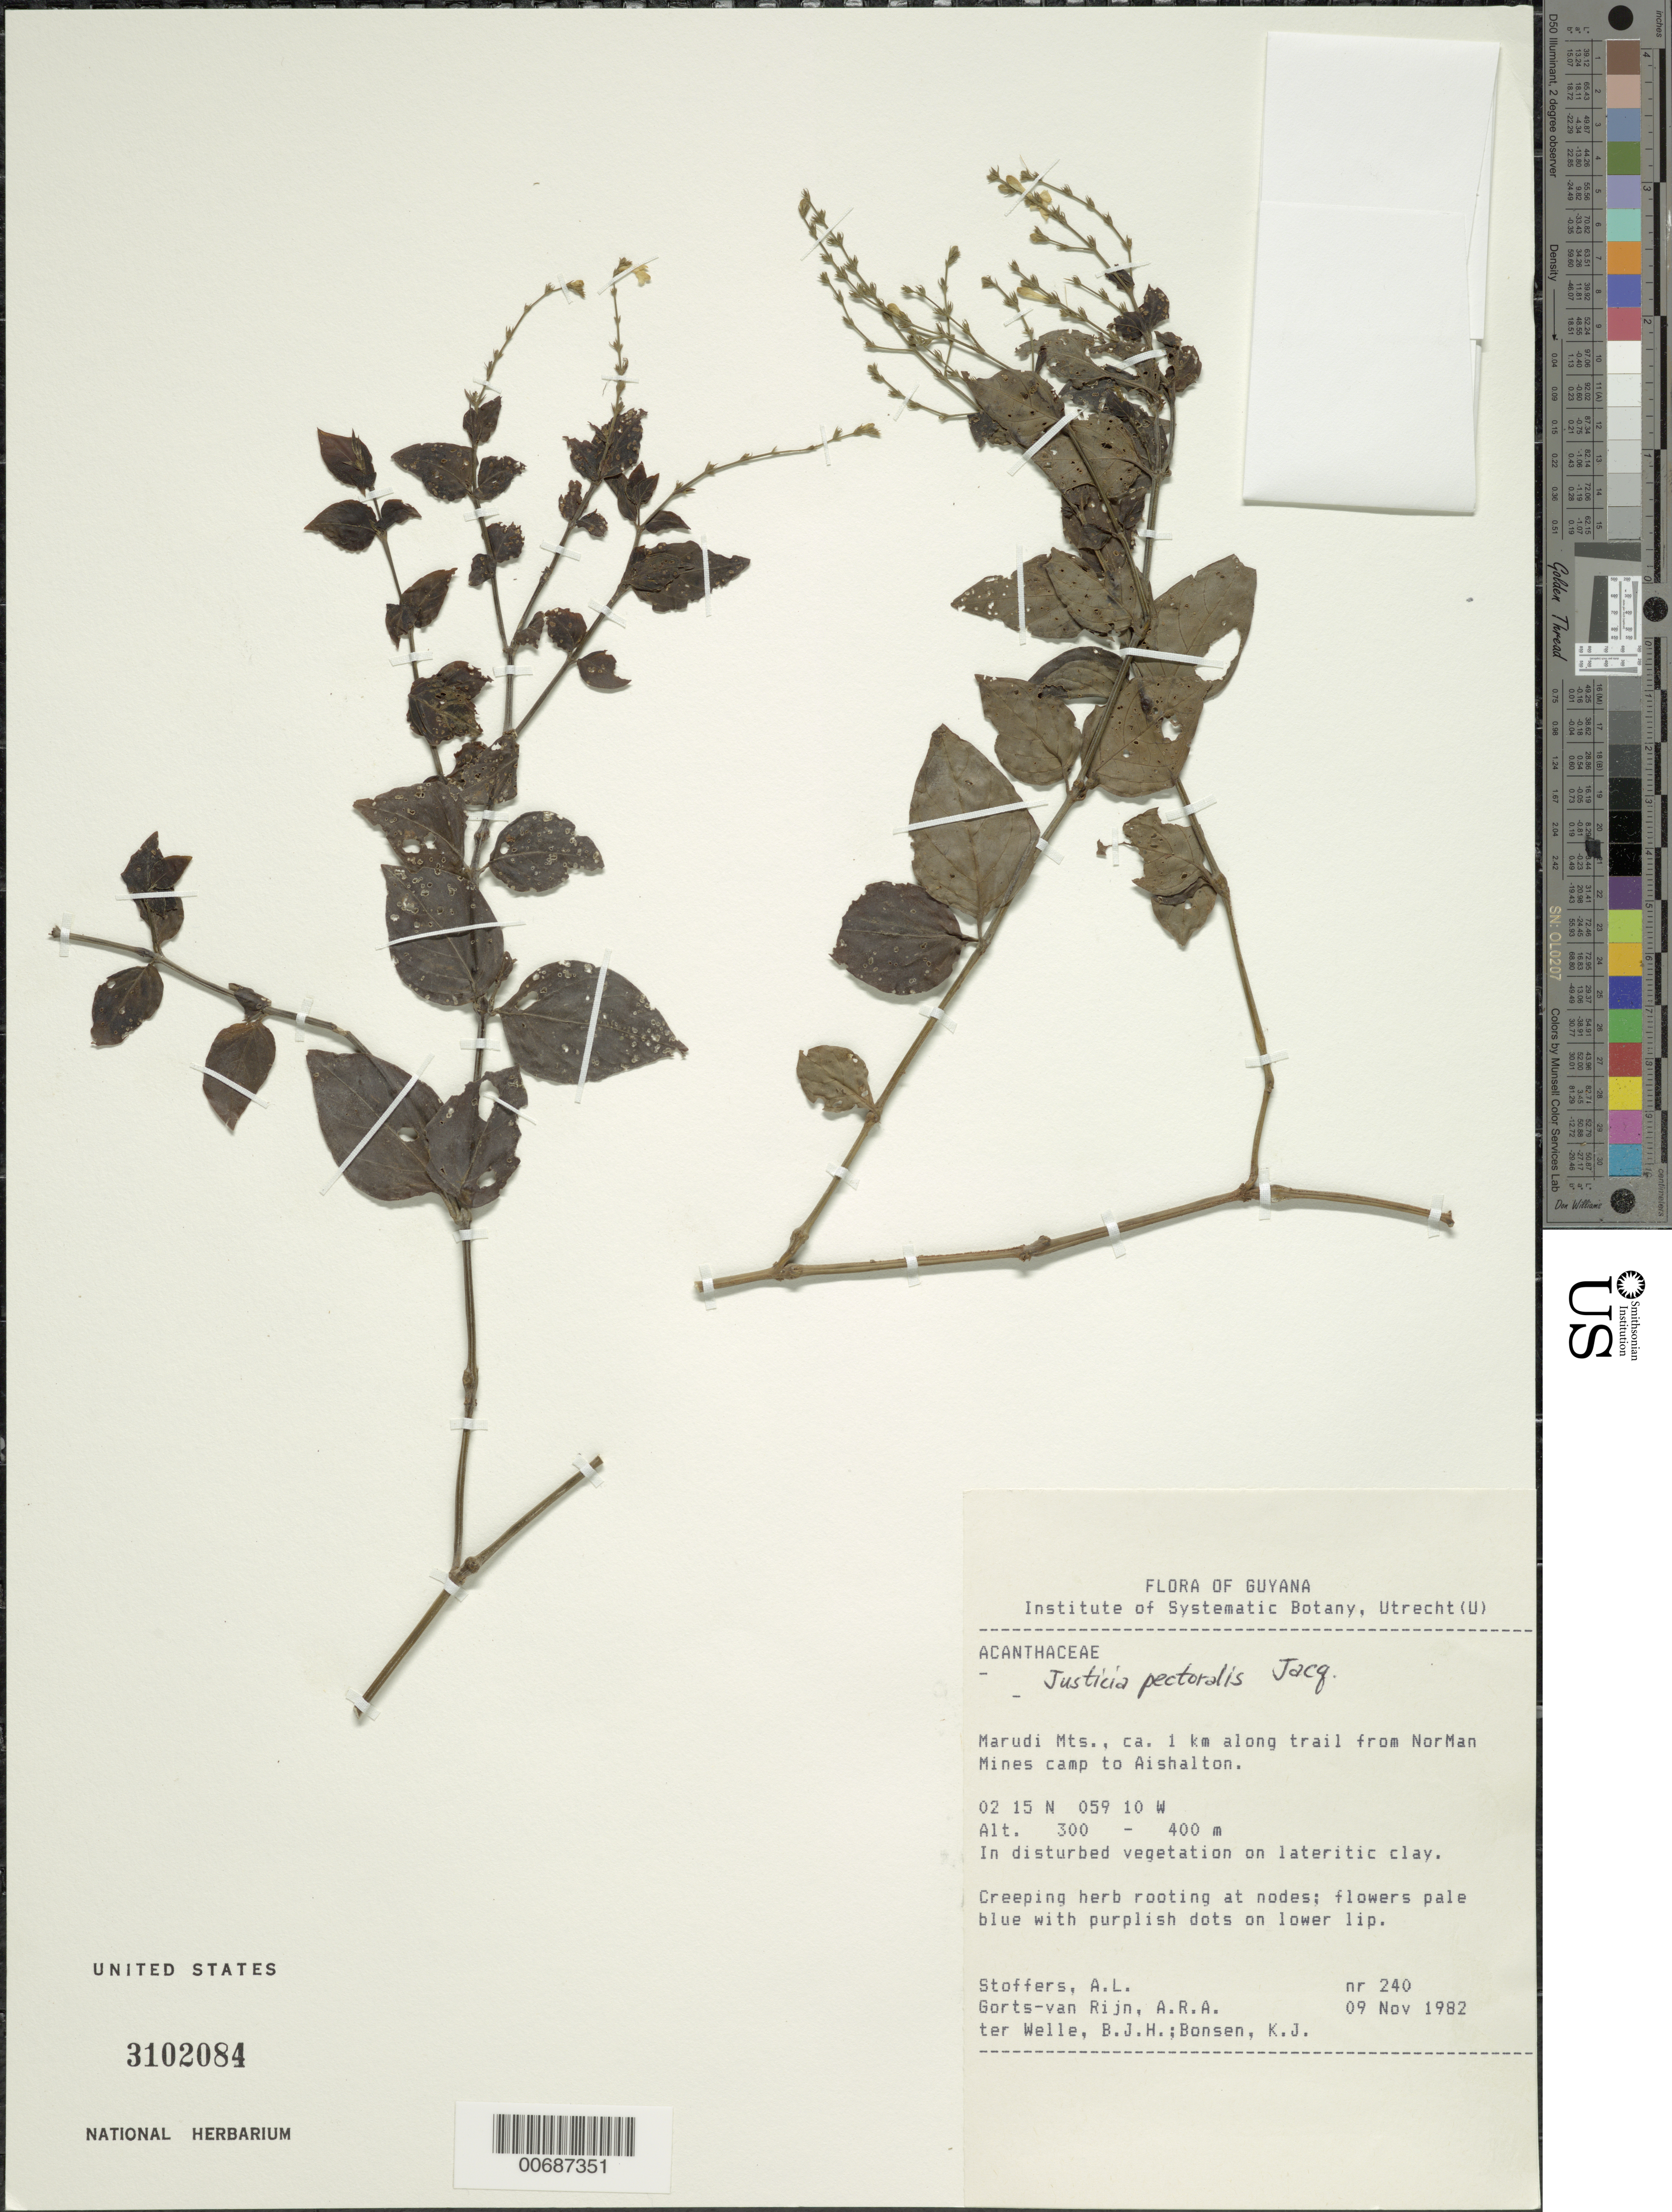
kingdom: Plantae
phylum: Tracheophyta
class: Magnoliopsida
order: Lamiales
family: Acanthaceae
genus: Justicia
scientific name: Justicia pectoralis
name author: Jacq.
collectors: A. Stoffers, A. .R. A. Görts-van Rijn, B. Welle & K. Bonsen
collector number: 240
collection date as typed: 9-Nov-82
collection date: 1982-11-09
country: Guyana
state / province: U. Takutu-U. Essequibo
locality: Marudi Mts., ca. 1 km along trail from NorMan Mines camp to Aishalton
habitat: Disturbed vegetation on lateritic clay.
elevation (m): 300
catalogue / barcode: US 3102084